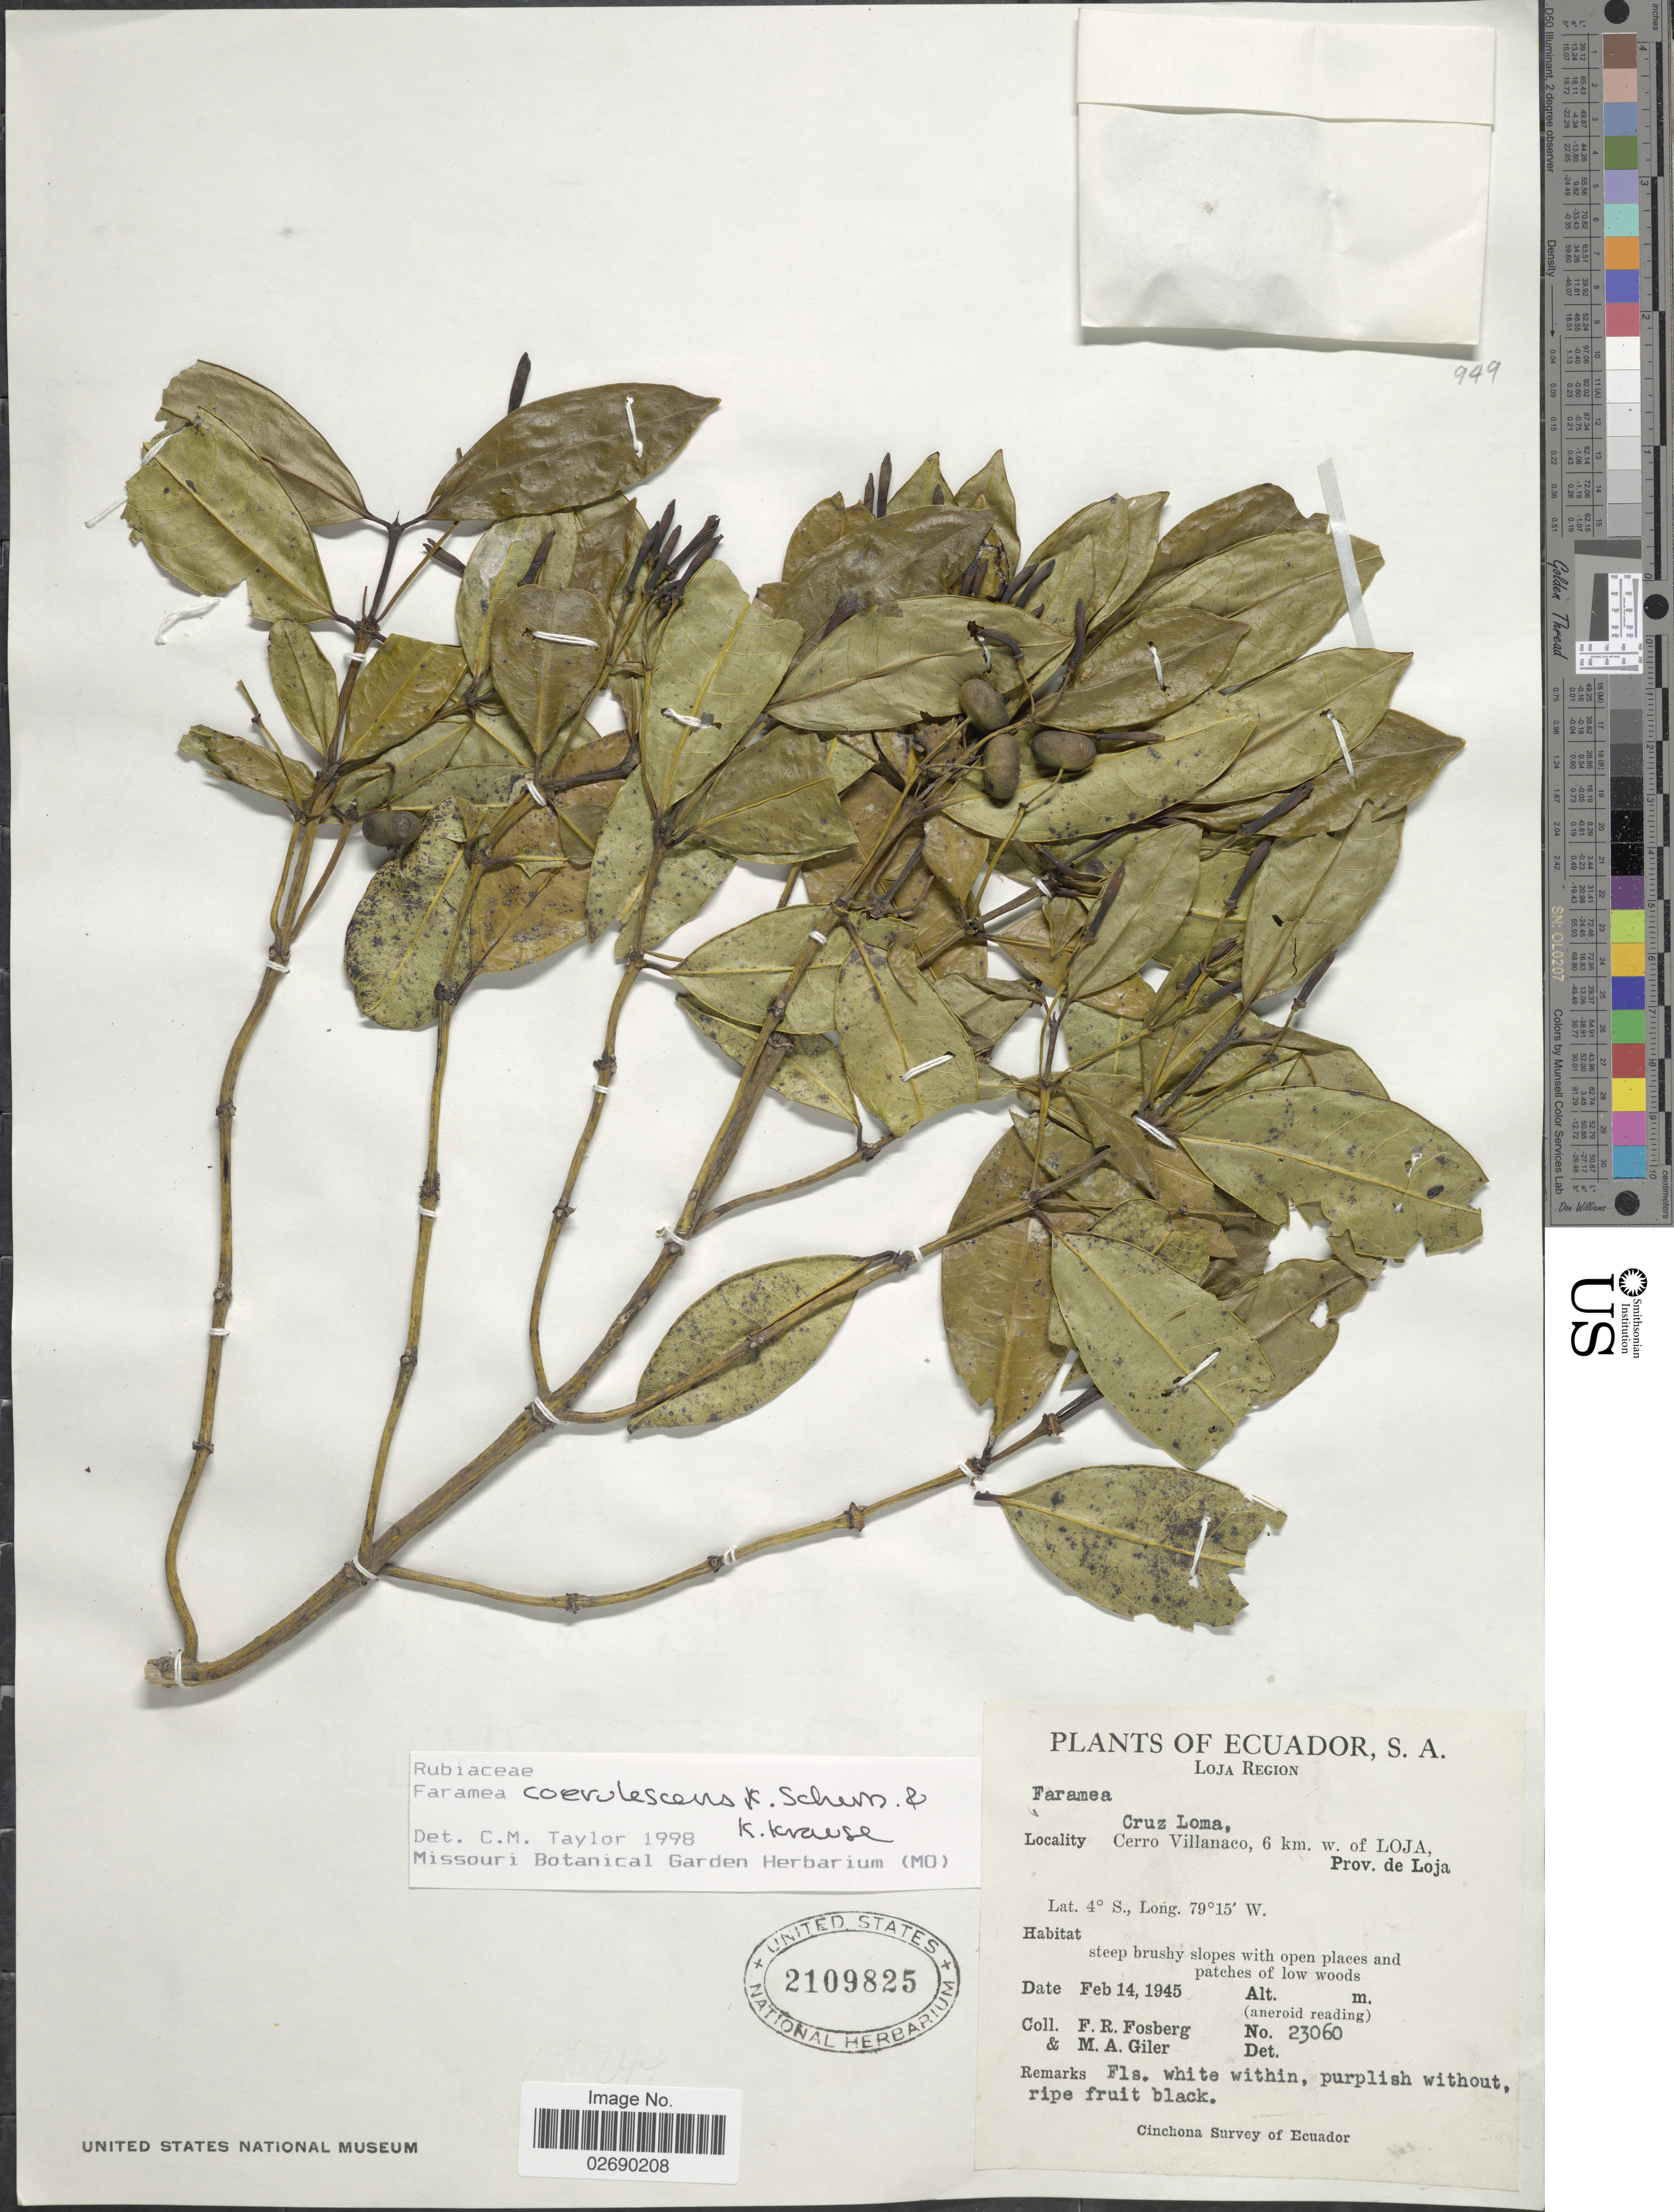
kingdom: Plantae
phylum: Tracheophyta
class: Magnoliopsida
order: Gentianales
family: Rubiaceae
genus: Faramea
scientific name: Faramea coerulescens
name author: K. Schum. & K. Krause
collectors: F. R. Fosberg & M. Giler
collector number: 23060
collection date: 1945-02-14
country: Ecuador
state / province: Loja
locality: Loja Region, Cruz Loma, Cerro Villanaco, 6 km w. of Loja, steep brushy slopes with open places and patches of low woods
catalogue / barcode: US 2109825